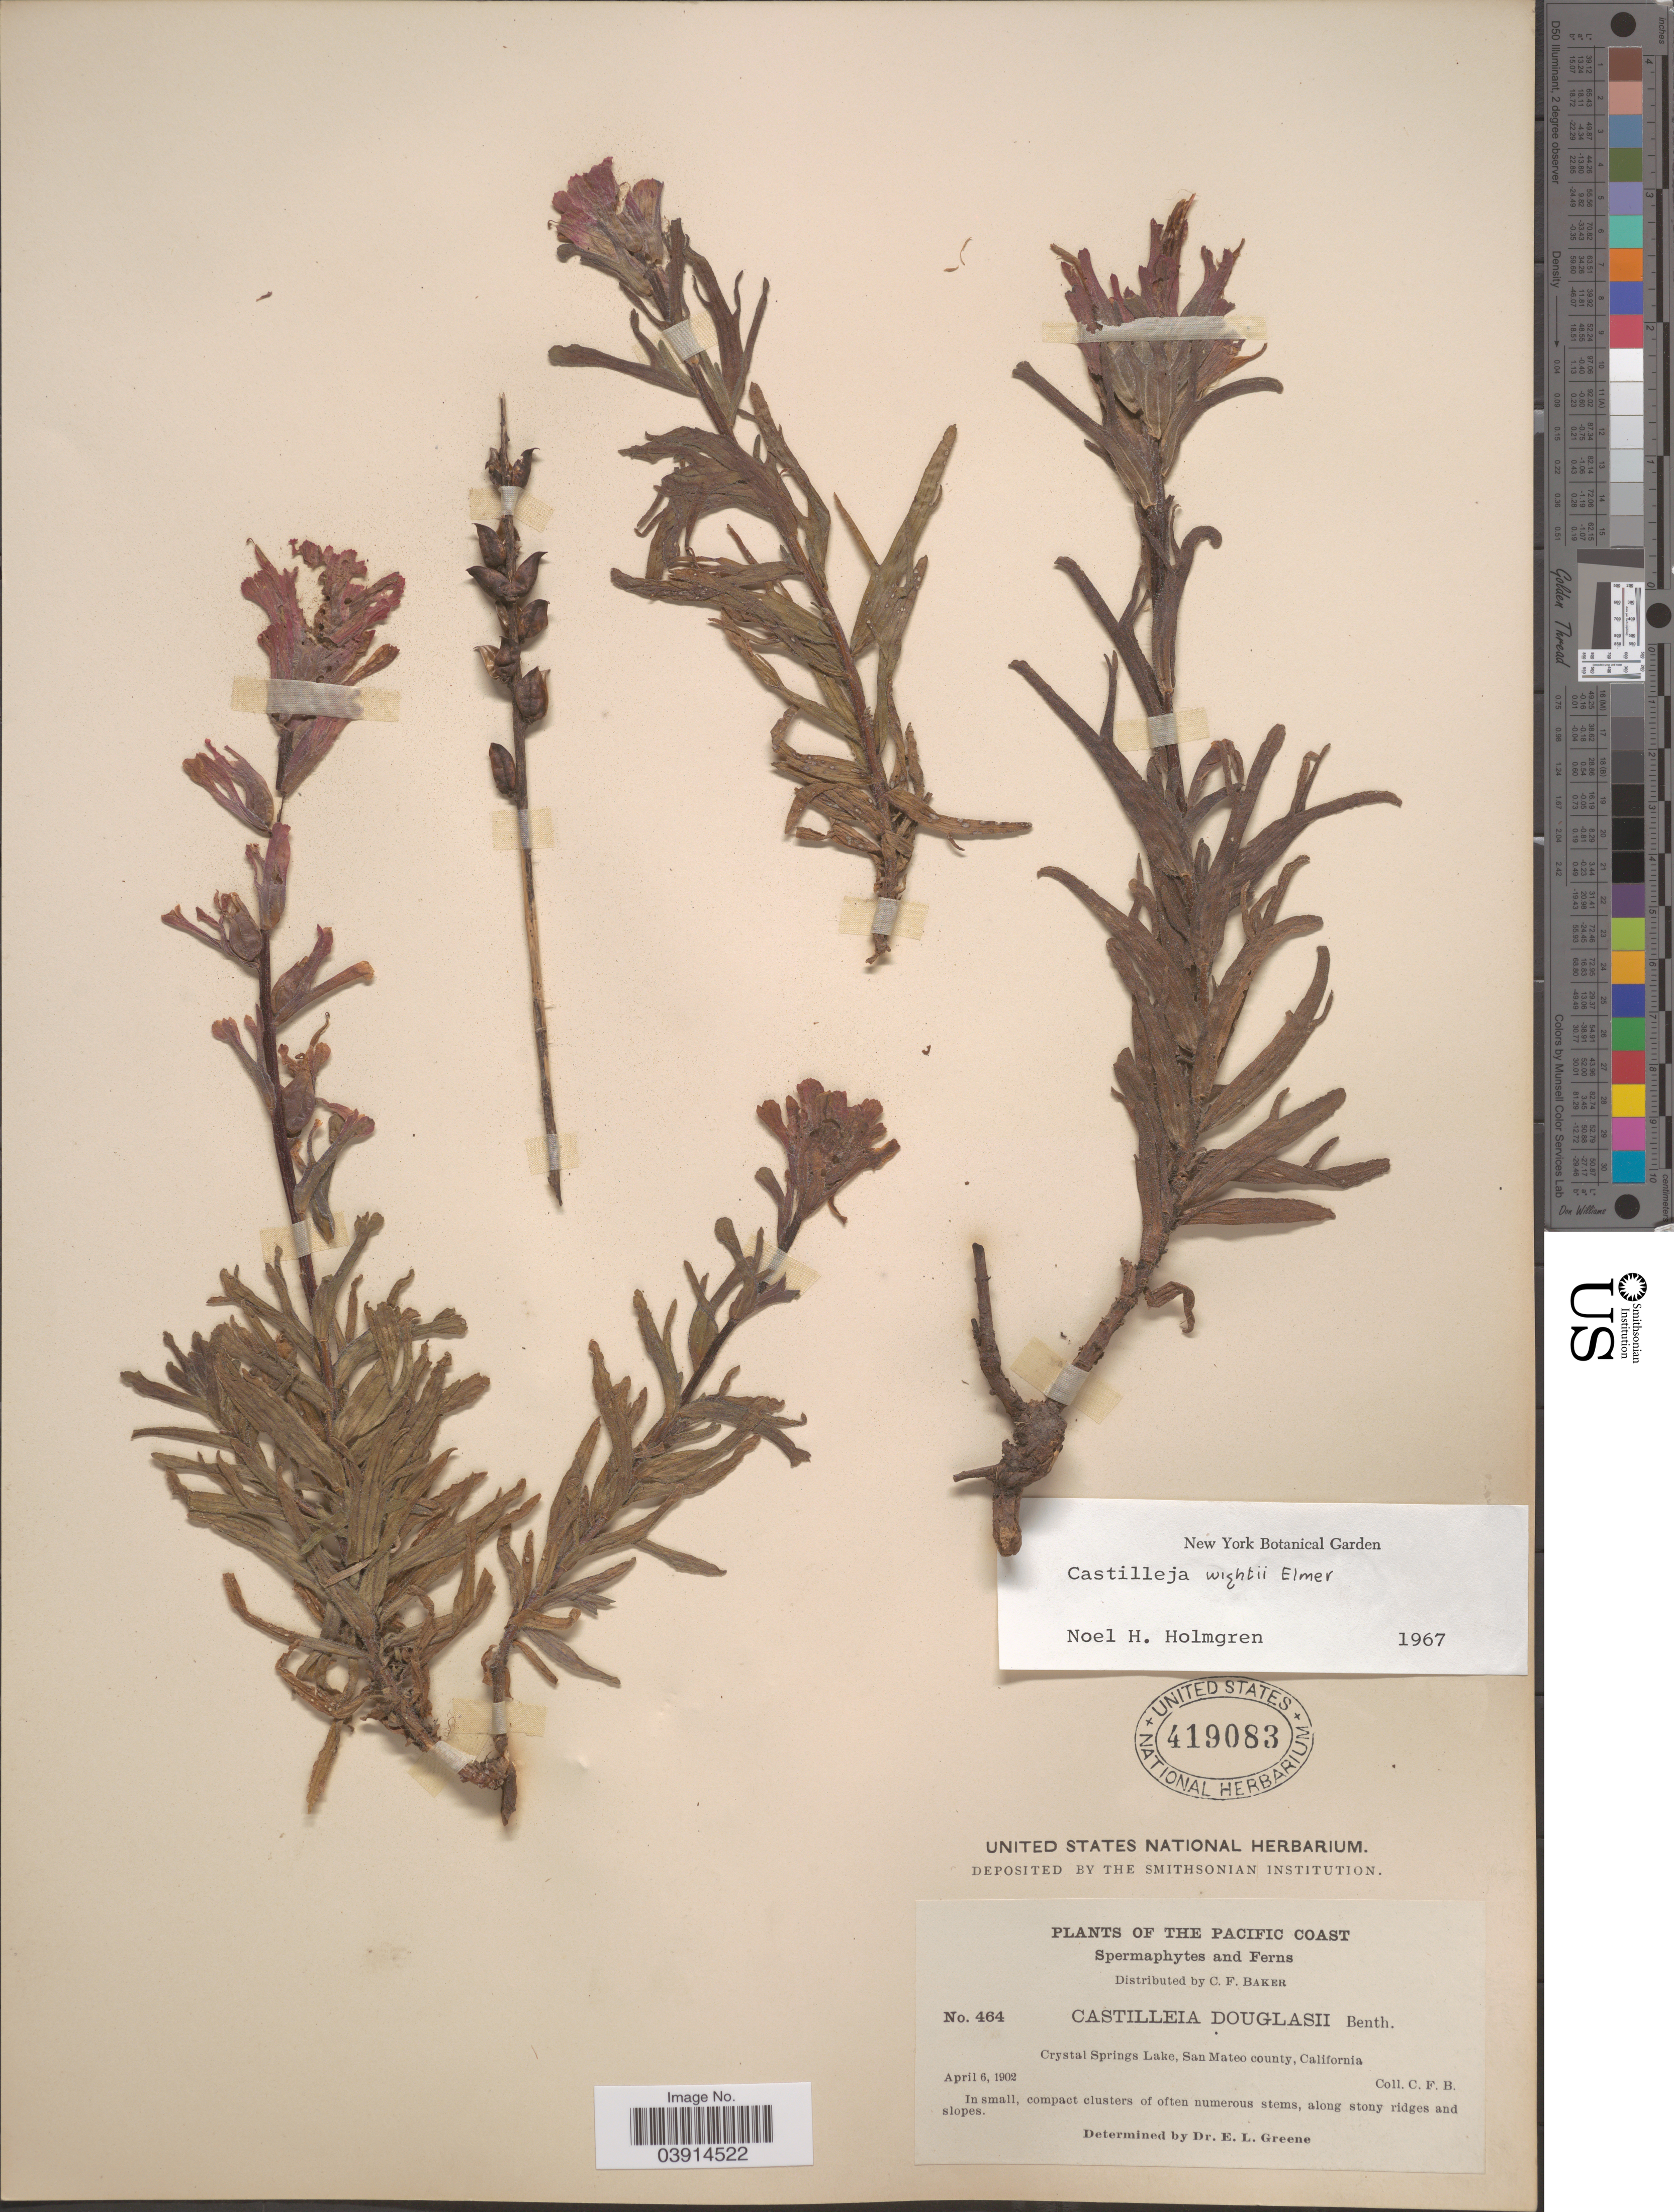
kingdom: Plantae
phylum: Tracheophyta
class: Magnoliopsida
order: Lamiales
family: Orobanchaceae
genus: Castilleja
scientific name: Castilleja wightii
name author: Elmer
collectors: C. F. Baker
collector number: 464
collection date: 1902-04-06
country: United States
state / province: California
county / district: San Mateo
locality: The Pacific Coast. Crystal Springs Lake, San Mateo county.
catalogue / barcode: US 419083